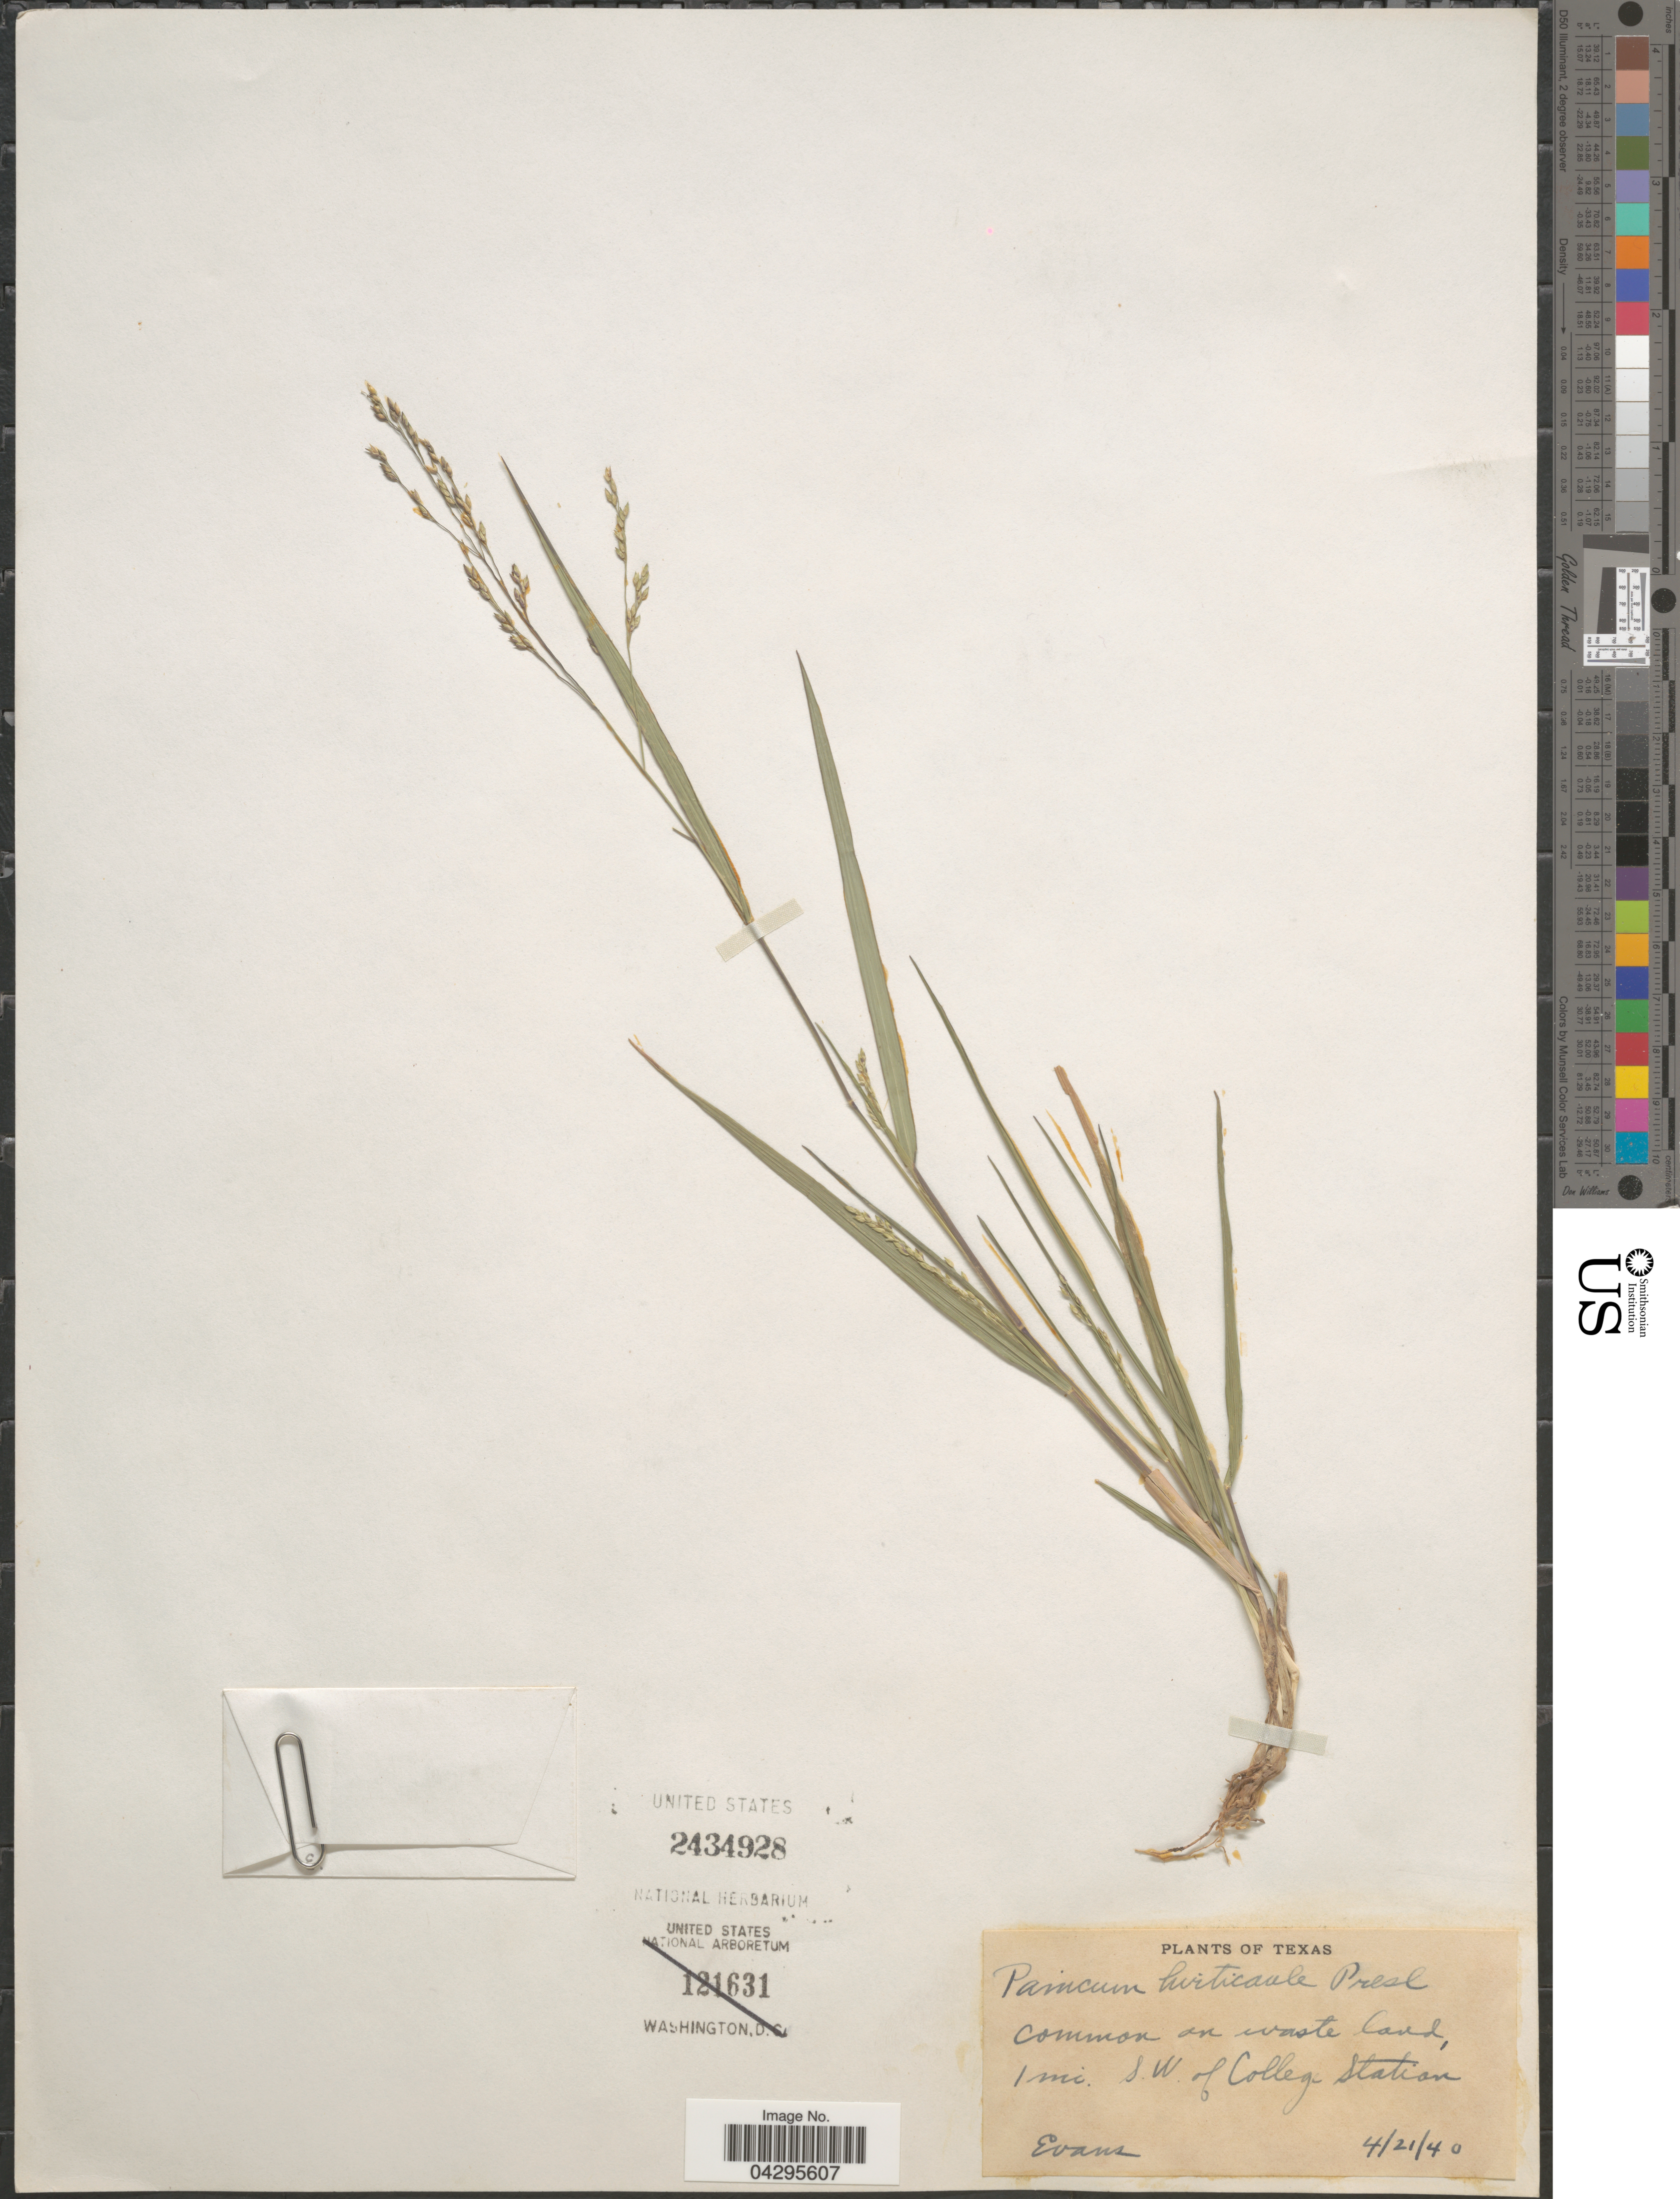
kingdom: Plantae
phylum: Tracheophyta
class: Liliopsida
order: Poales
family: Poaceae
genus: Panicum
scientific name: Panicum hirticaule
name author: J. Presl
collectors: -- Evans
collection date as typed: Transcribed d/m/y: 21/4/40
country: United States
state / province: Texas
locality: Common on waste land, 1 mi. S.W. of College Station.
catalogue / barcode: US 2434928